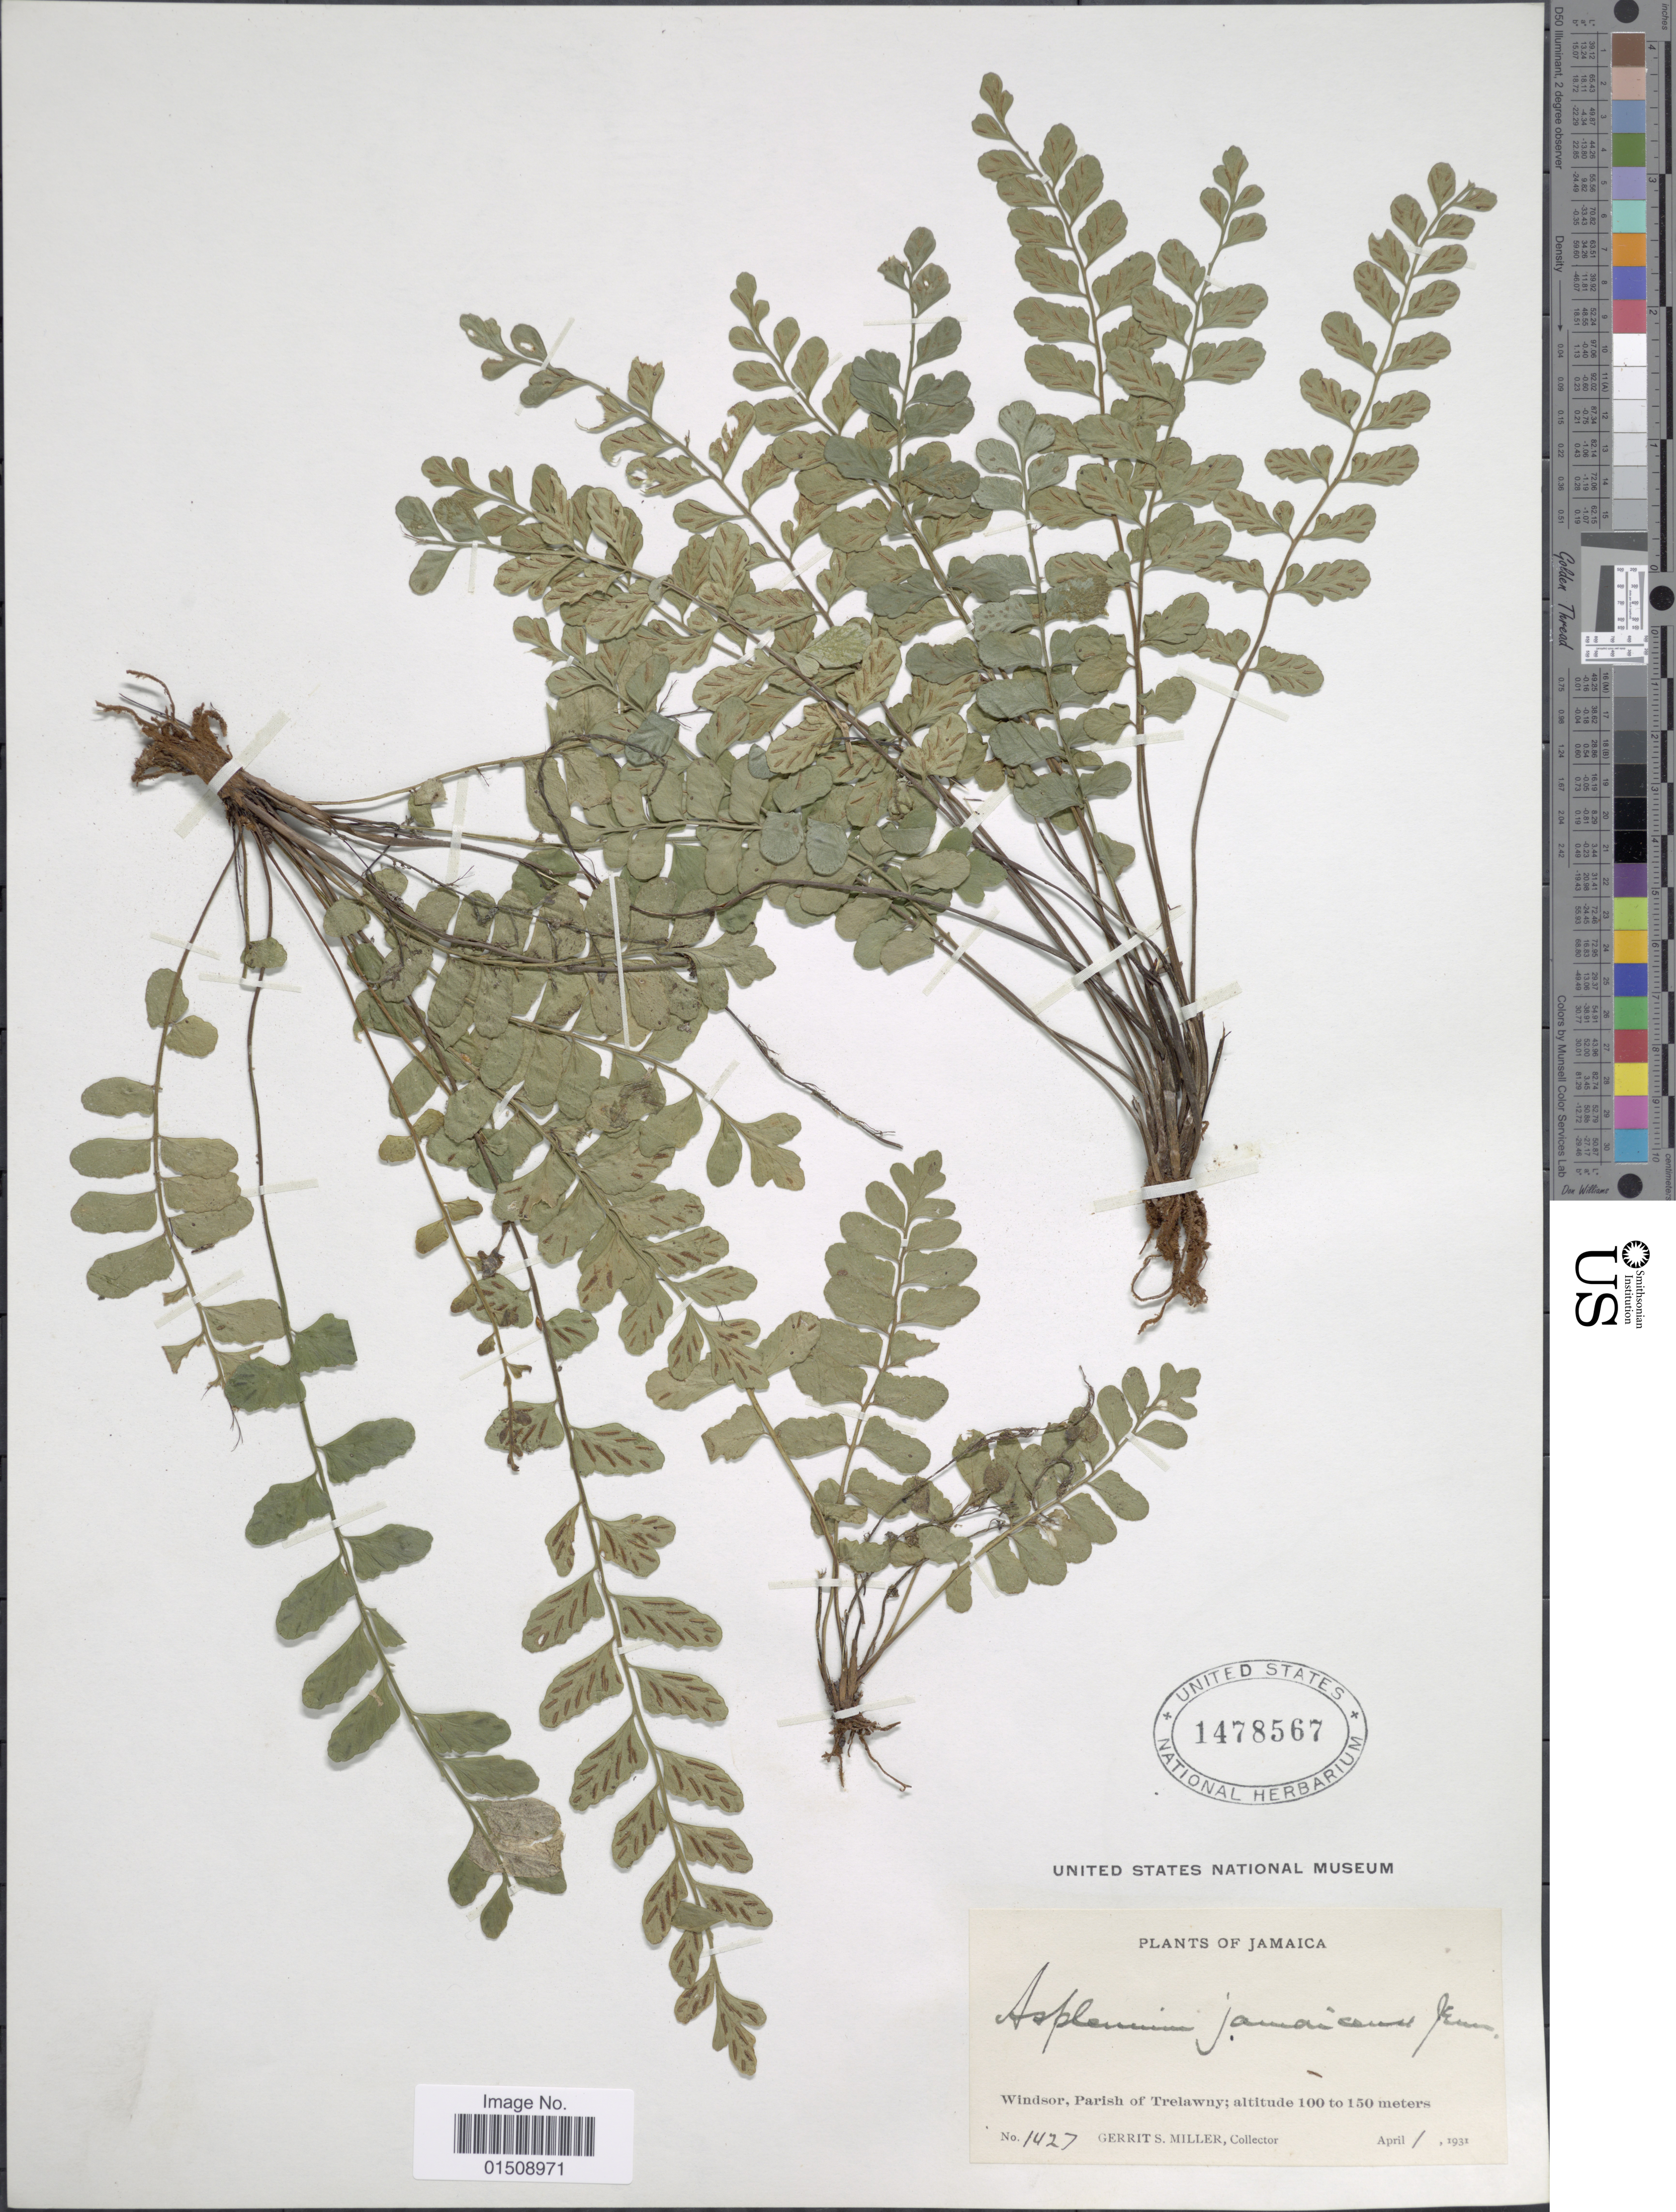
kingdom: Plantae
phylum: Tracheophyta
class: Polypodiopsida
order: Polypodiales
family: Aspleniaceae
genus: Asplenium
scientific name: Asplenium jamaicense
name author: Jenman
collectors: G. S. Miller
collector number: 1427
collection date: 1931-04-01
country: Jamaica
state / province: Trelawny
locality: Windsor, Parish of Trelawny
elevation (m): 100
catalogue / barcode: US 1478567